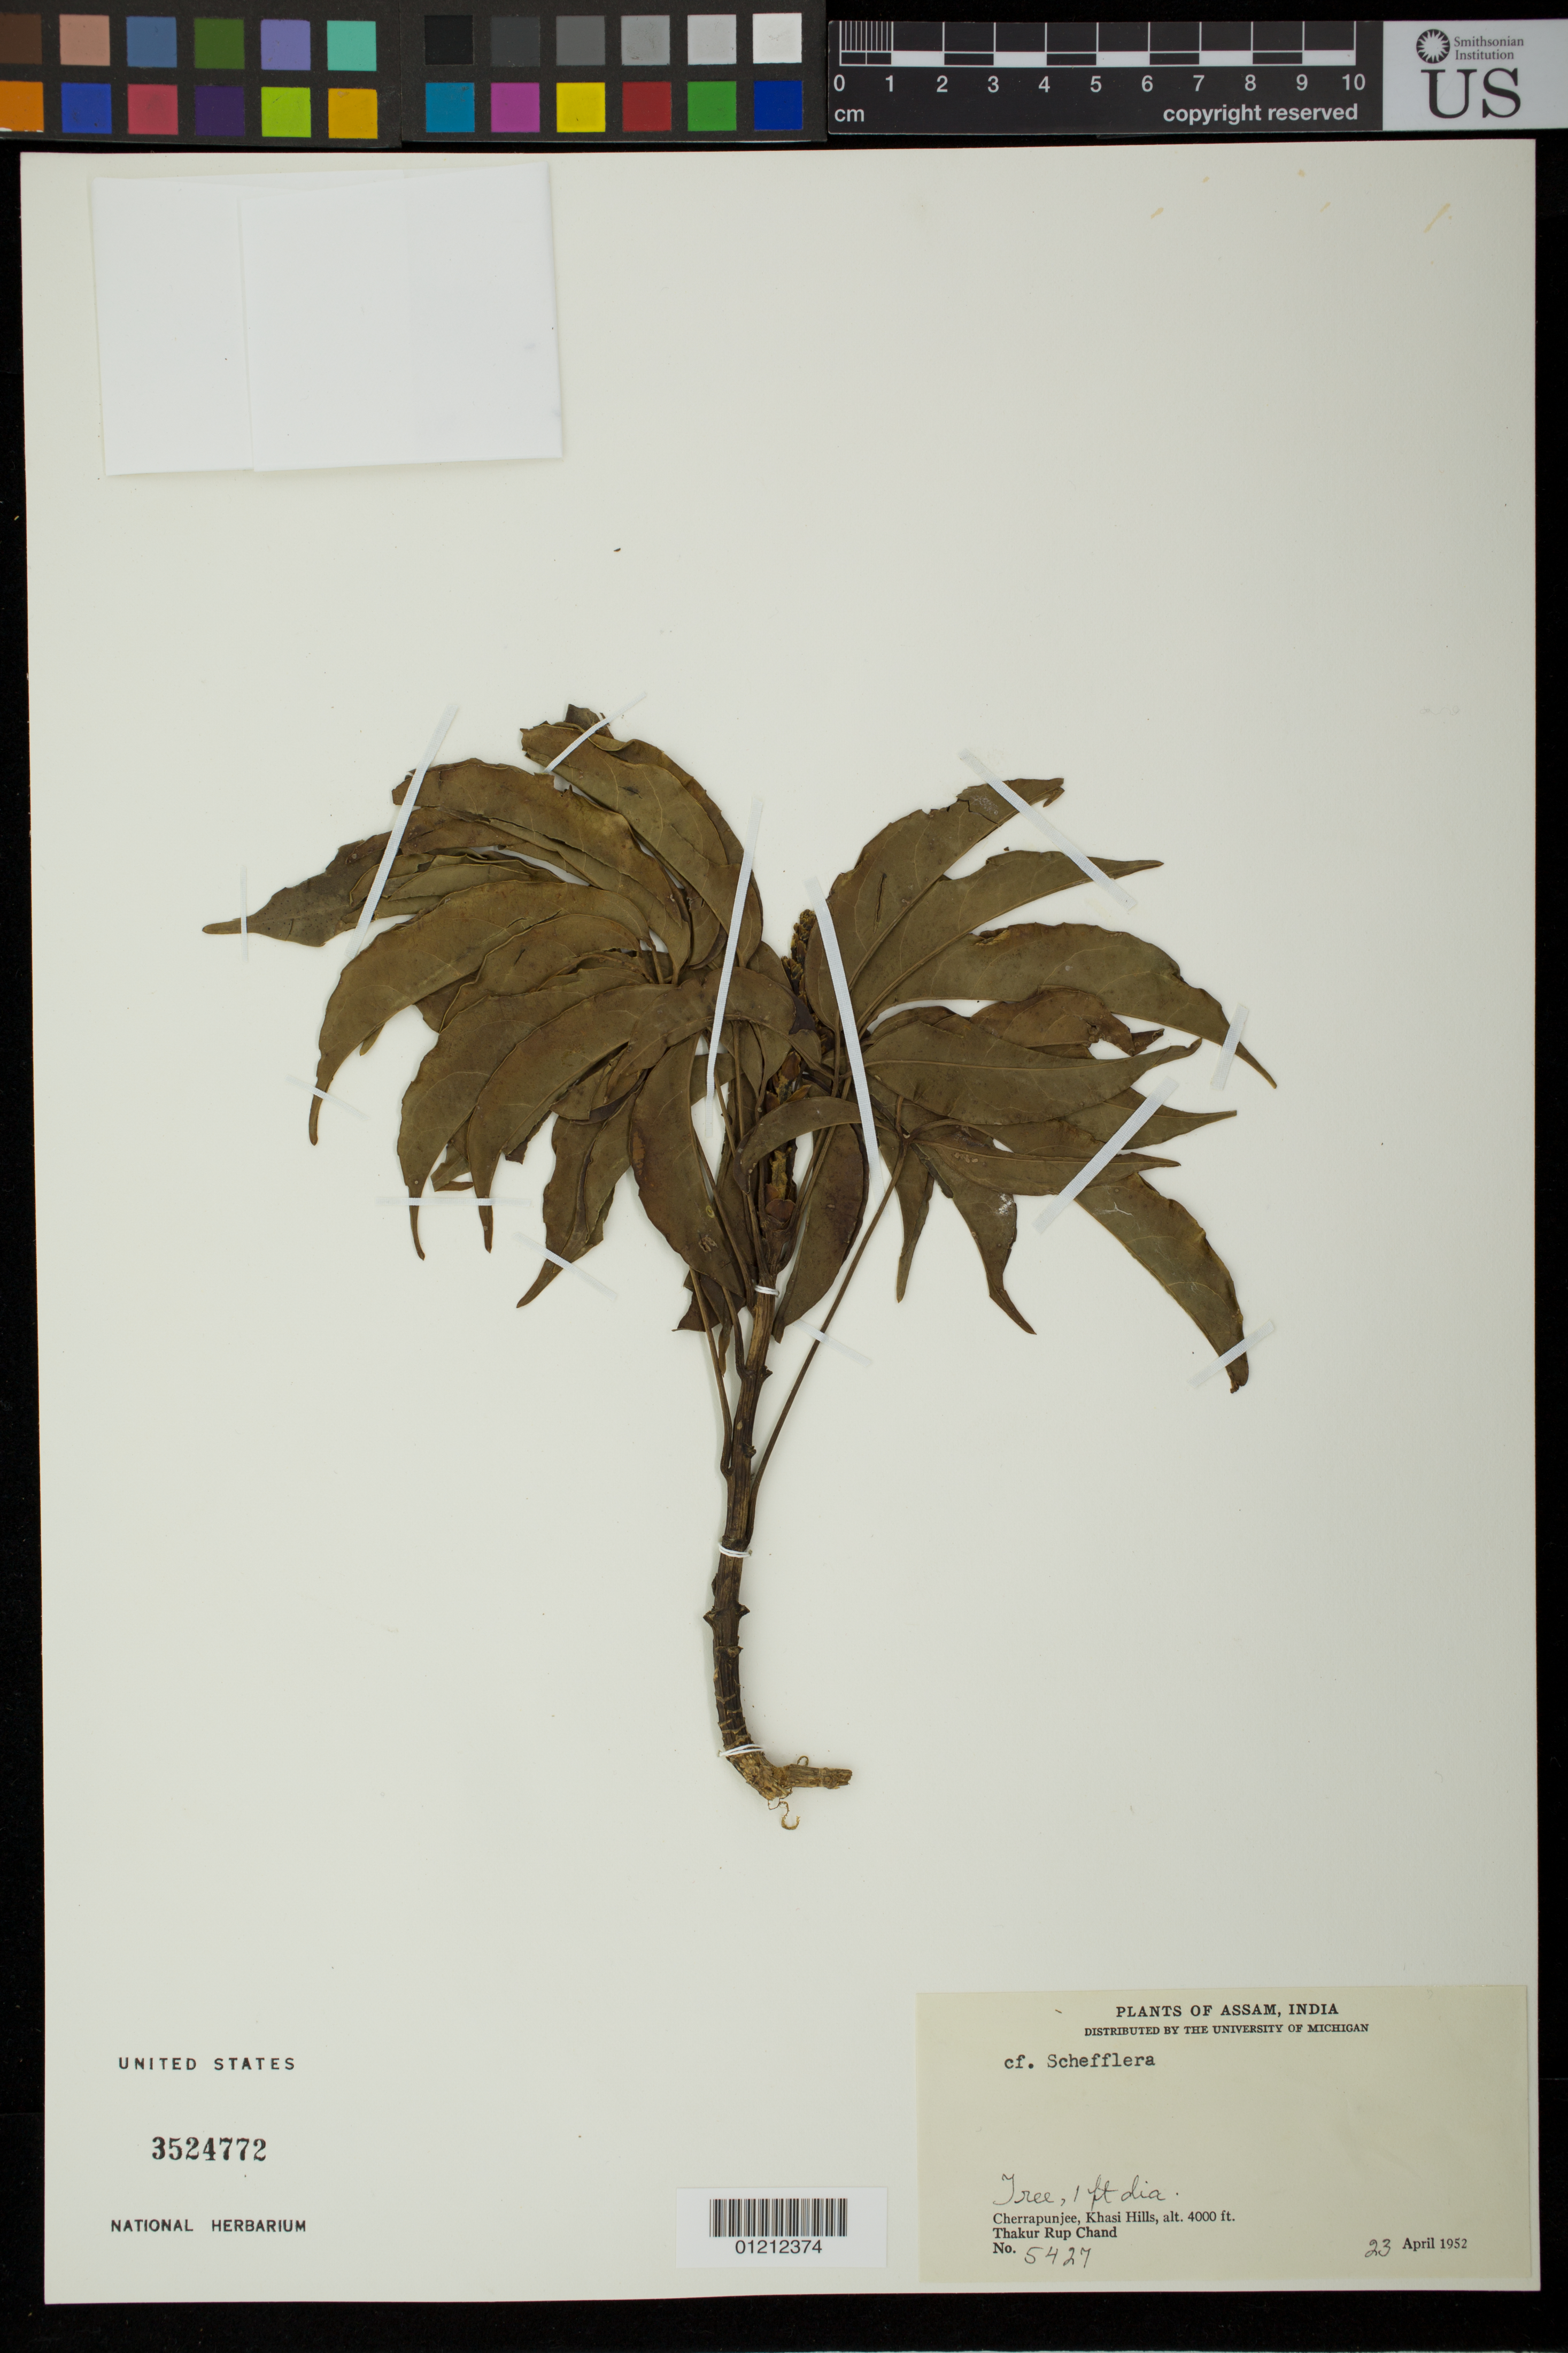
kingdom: Plantae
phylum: Tracheophyta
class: Magnoliopsida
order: Apiales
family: Araliaceae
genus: Schefflera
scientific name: Schefflera sp.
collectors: T. R. Chand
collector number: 5427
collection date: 1952-04-23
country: India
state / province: Meghalaya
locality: Cherrapunjee, Khasi Hills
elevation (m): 1219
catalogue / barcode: US 3524772